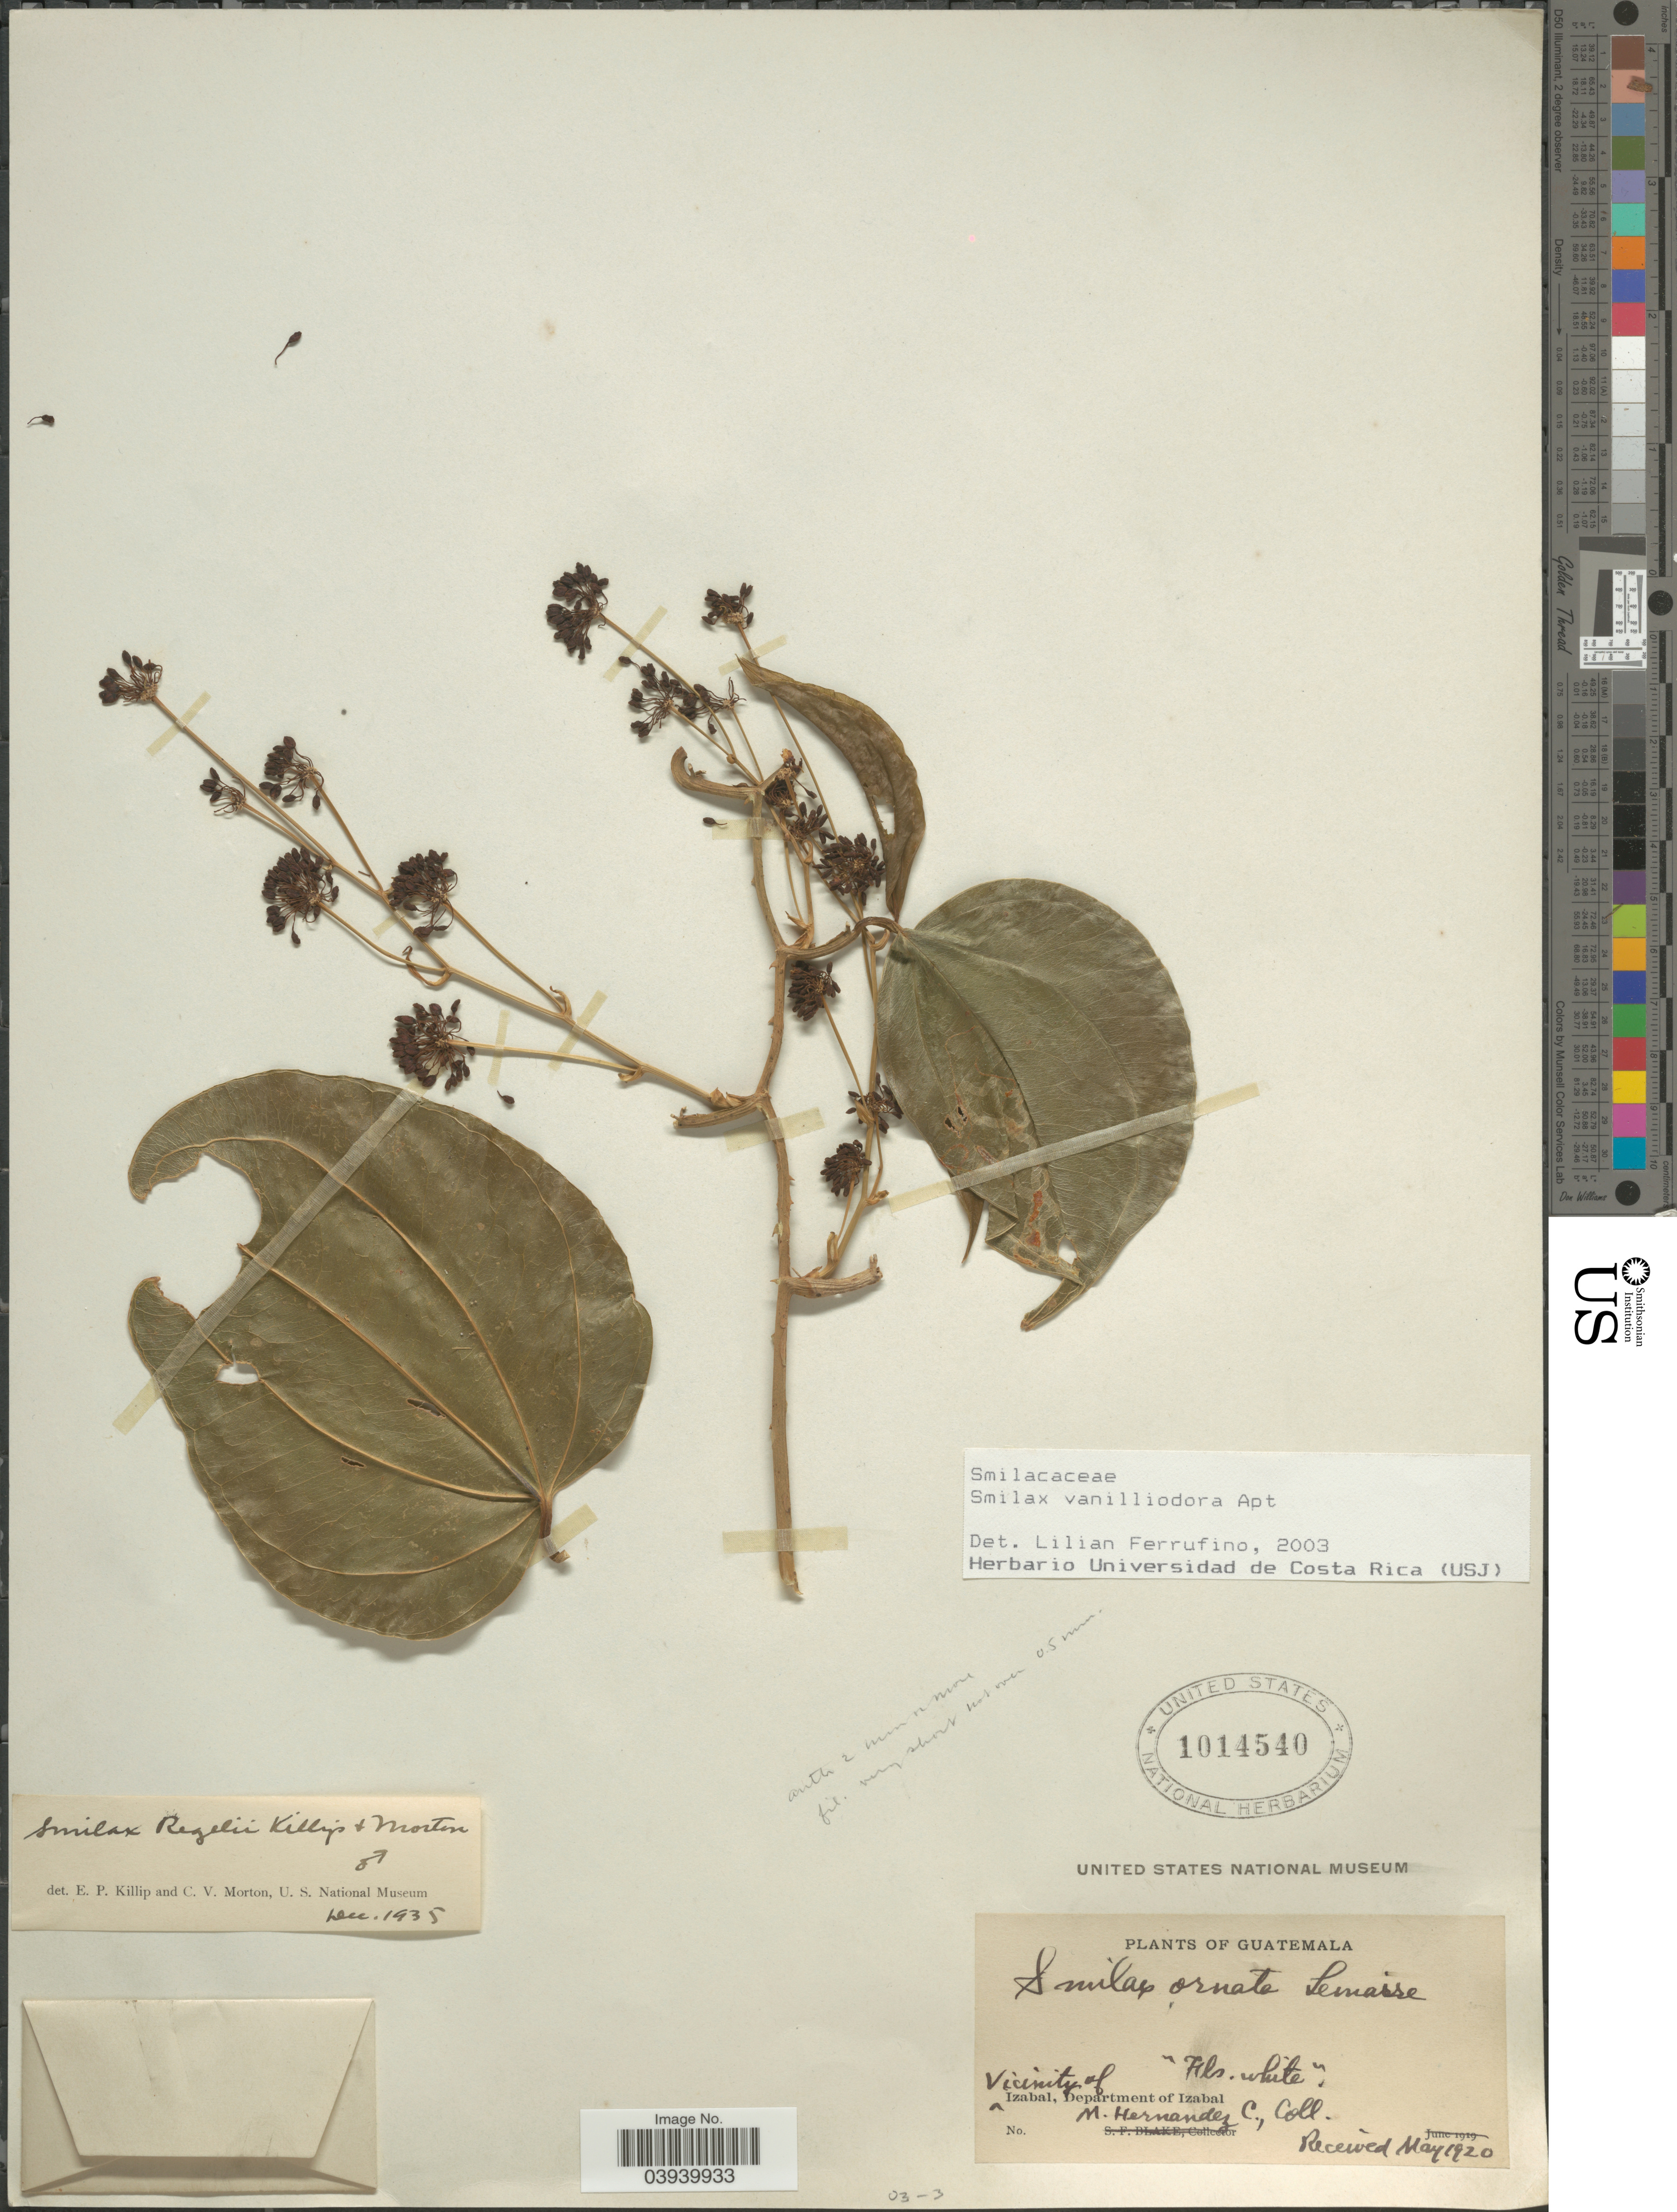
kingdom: Plantae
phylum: Tracheophyta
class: Liliopsida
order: Liliales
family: Smilacaceae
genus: Smilax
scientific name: Smilax vanilliodora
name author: F.W. Apt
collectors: M. Hernandez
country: Guatemala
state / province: Izabal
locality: Vicinity of Izabal, Department of Izabal.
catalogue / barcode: US 1014540